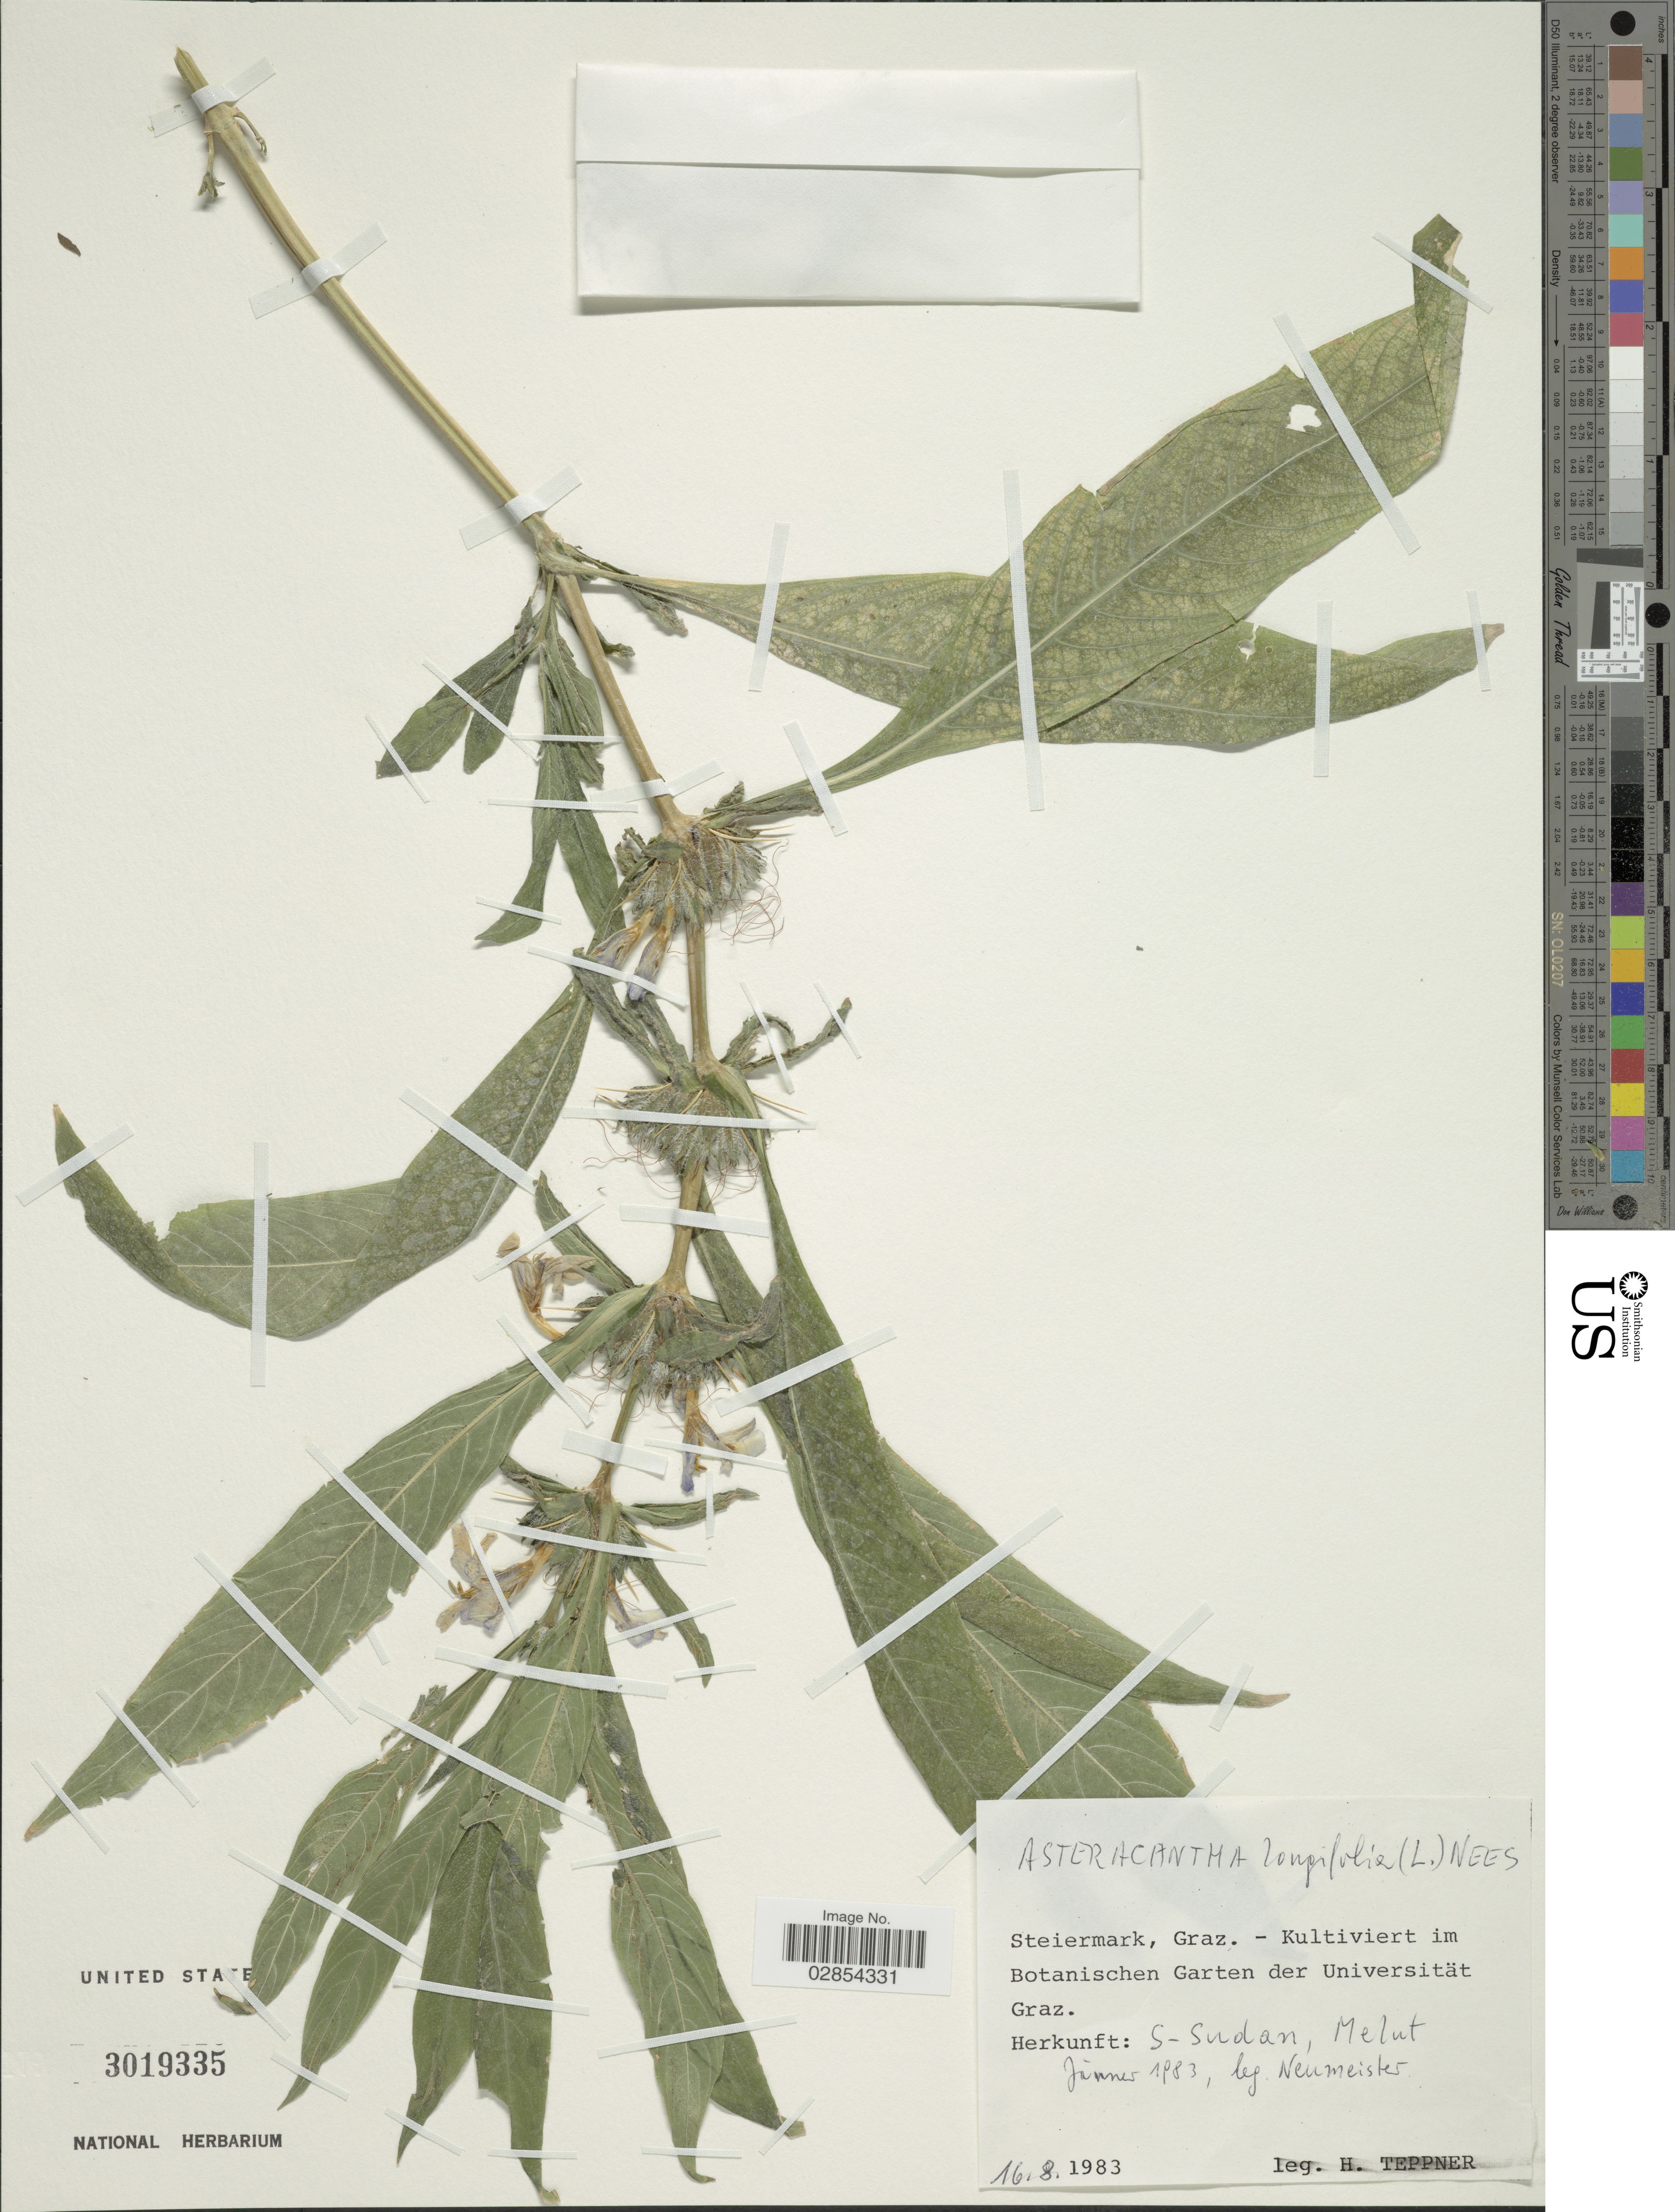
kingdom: Plantae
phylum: Tracheophyta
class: Magnoliopsida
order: Lamiales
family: Acanthaceae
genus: Hygrophila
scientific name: Hygrophila auriculata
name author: (Schumach.) Heine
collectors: H. Teppner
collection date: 1983-08-16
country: Austria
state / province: Steiermark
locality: Graz. - Im Botanischen Garten der Universität Graz.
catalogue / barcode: US 3019335